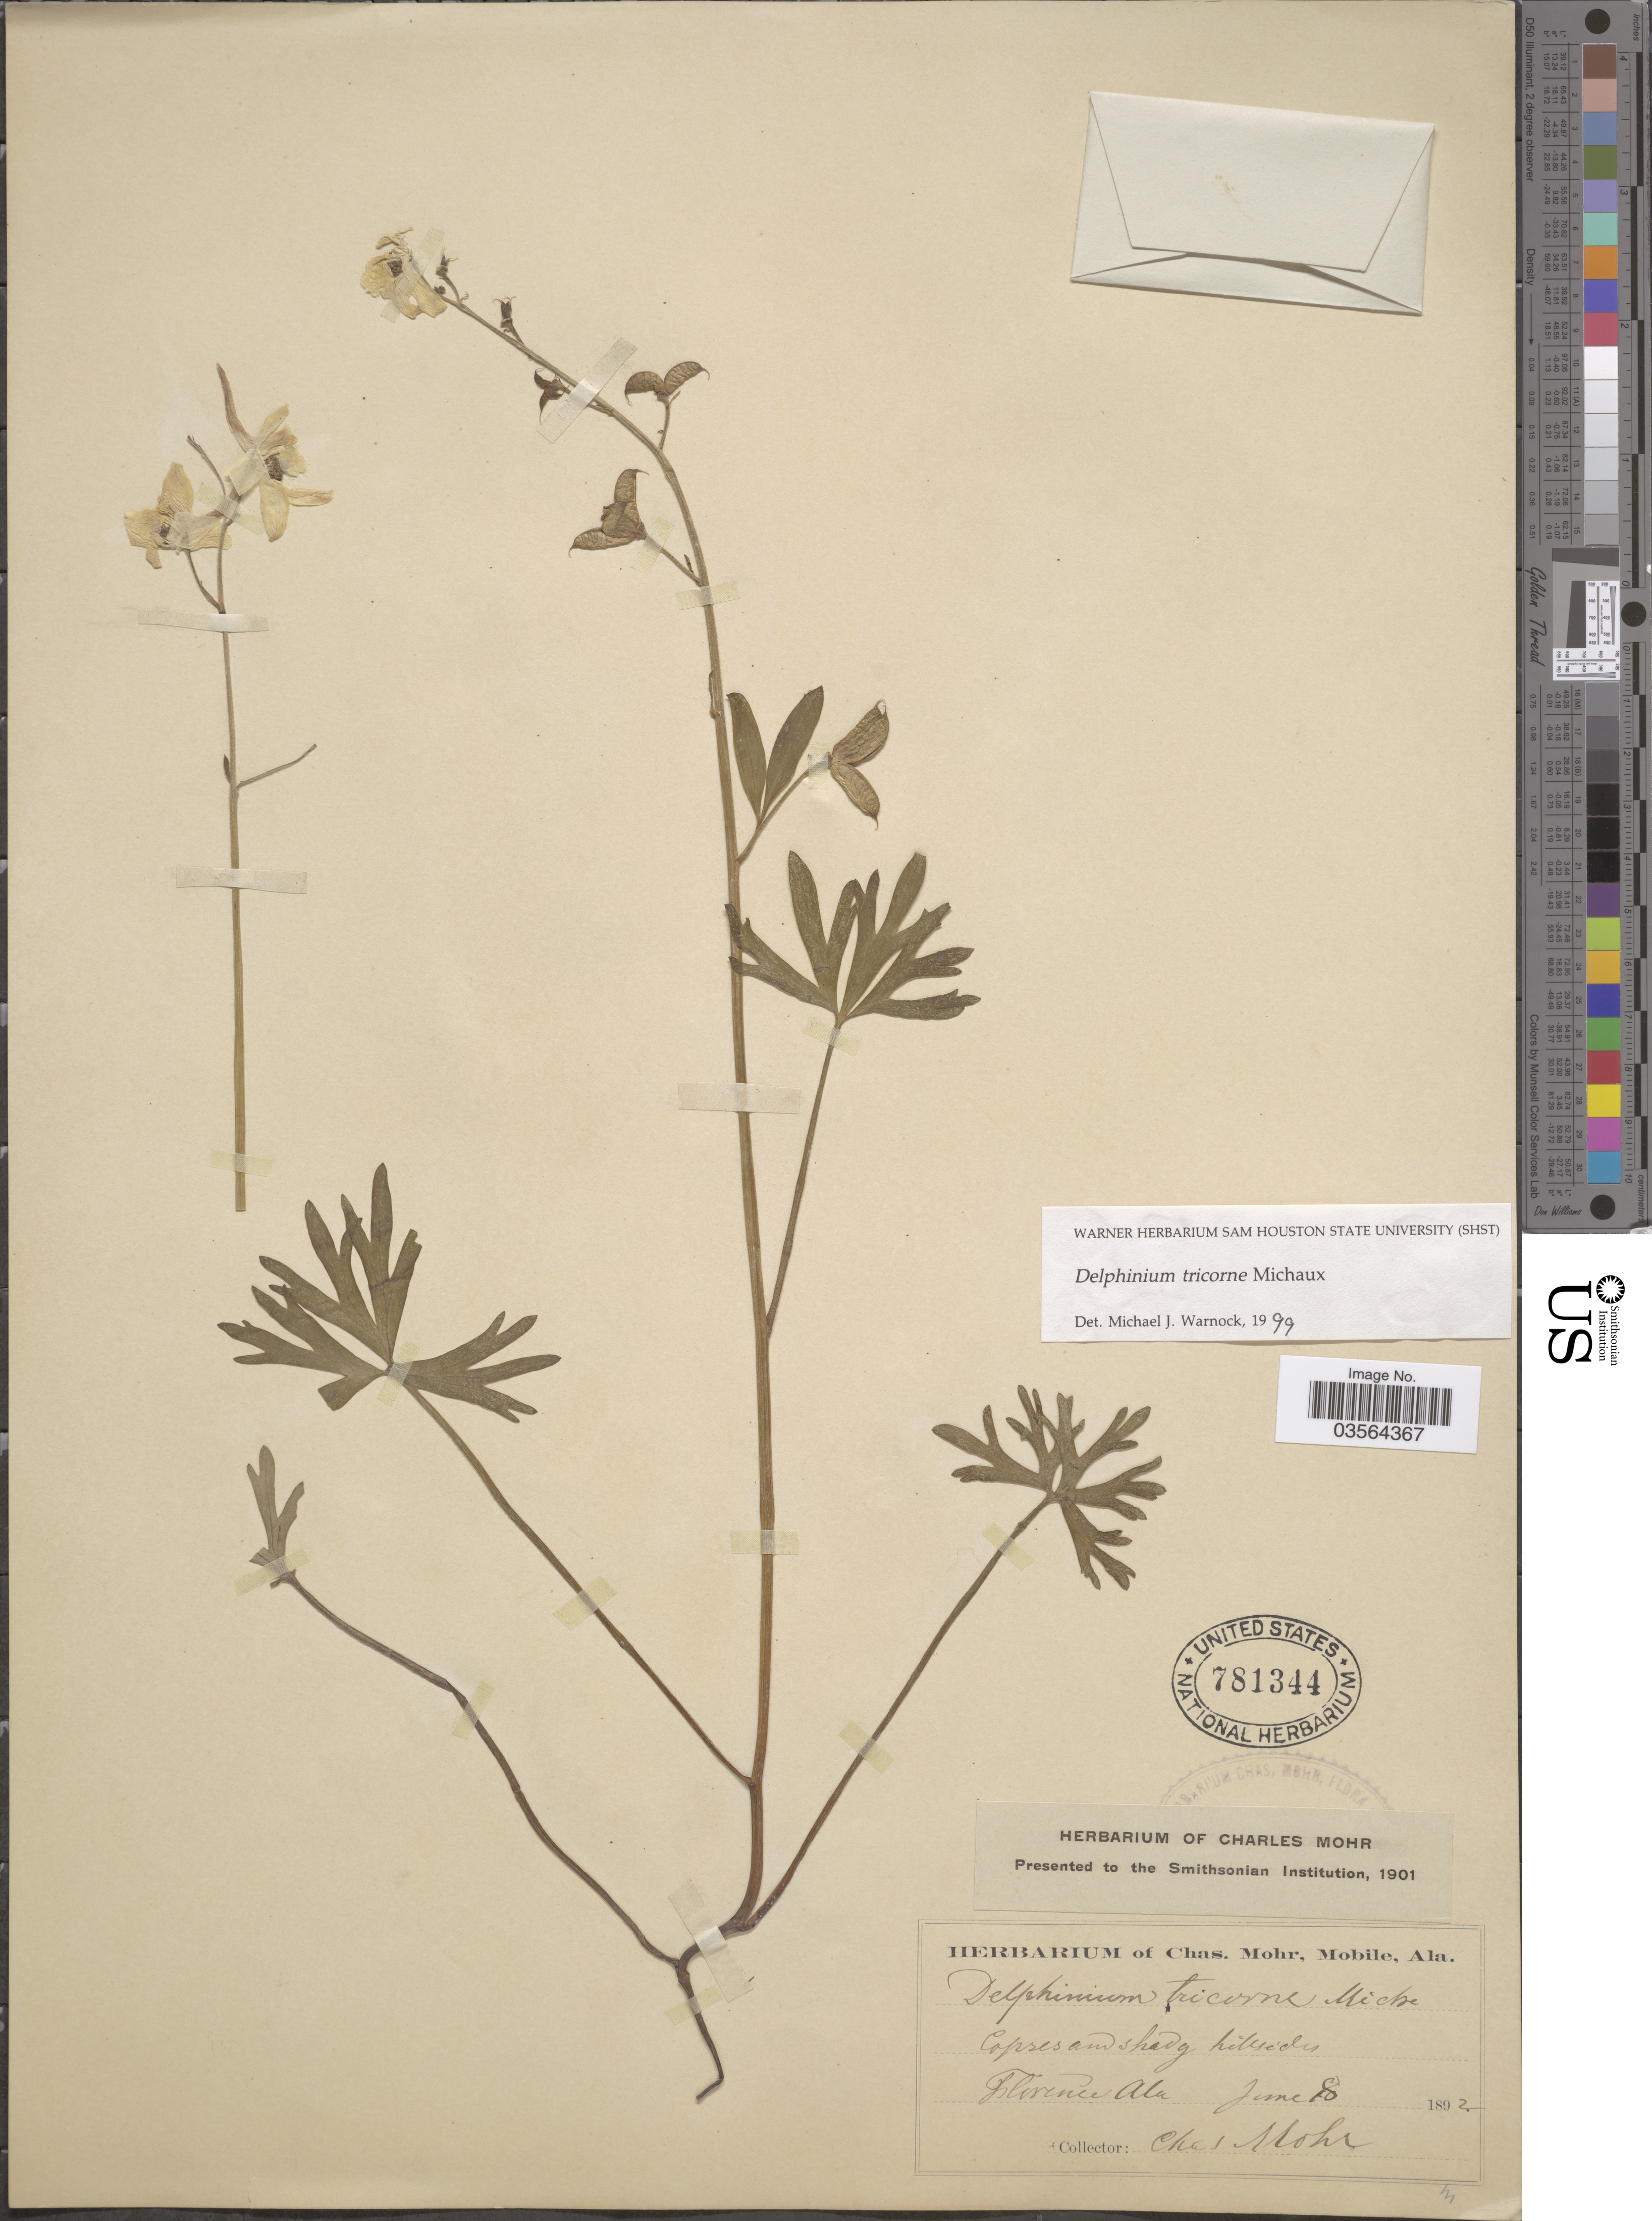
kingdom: Plantae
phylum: Tracheophyta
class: Magnoliopsida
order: Ranunculales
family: Ranunculaceae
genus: Delphinium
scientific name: Delphinium tricorne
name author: Michx.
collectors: Mohr, C. T. (herbarium)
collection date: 1892-06-18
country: United States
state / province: Alabama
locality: Florence.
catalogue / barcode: US 781344